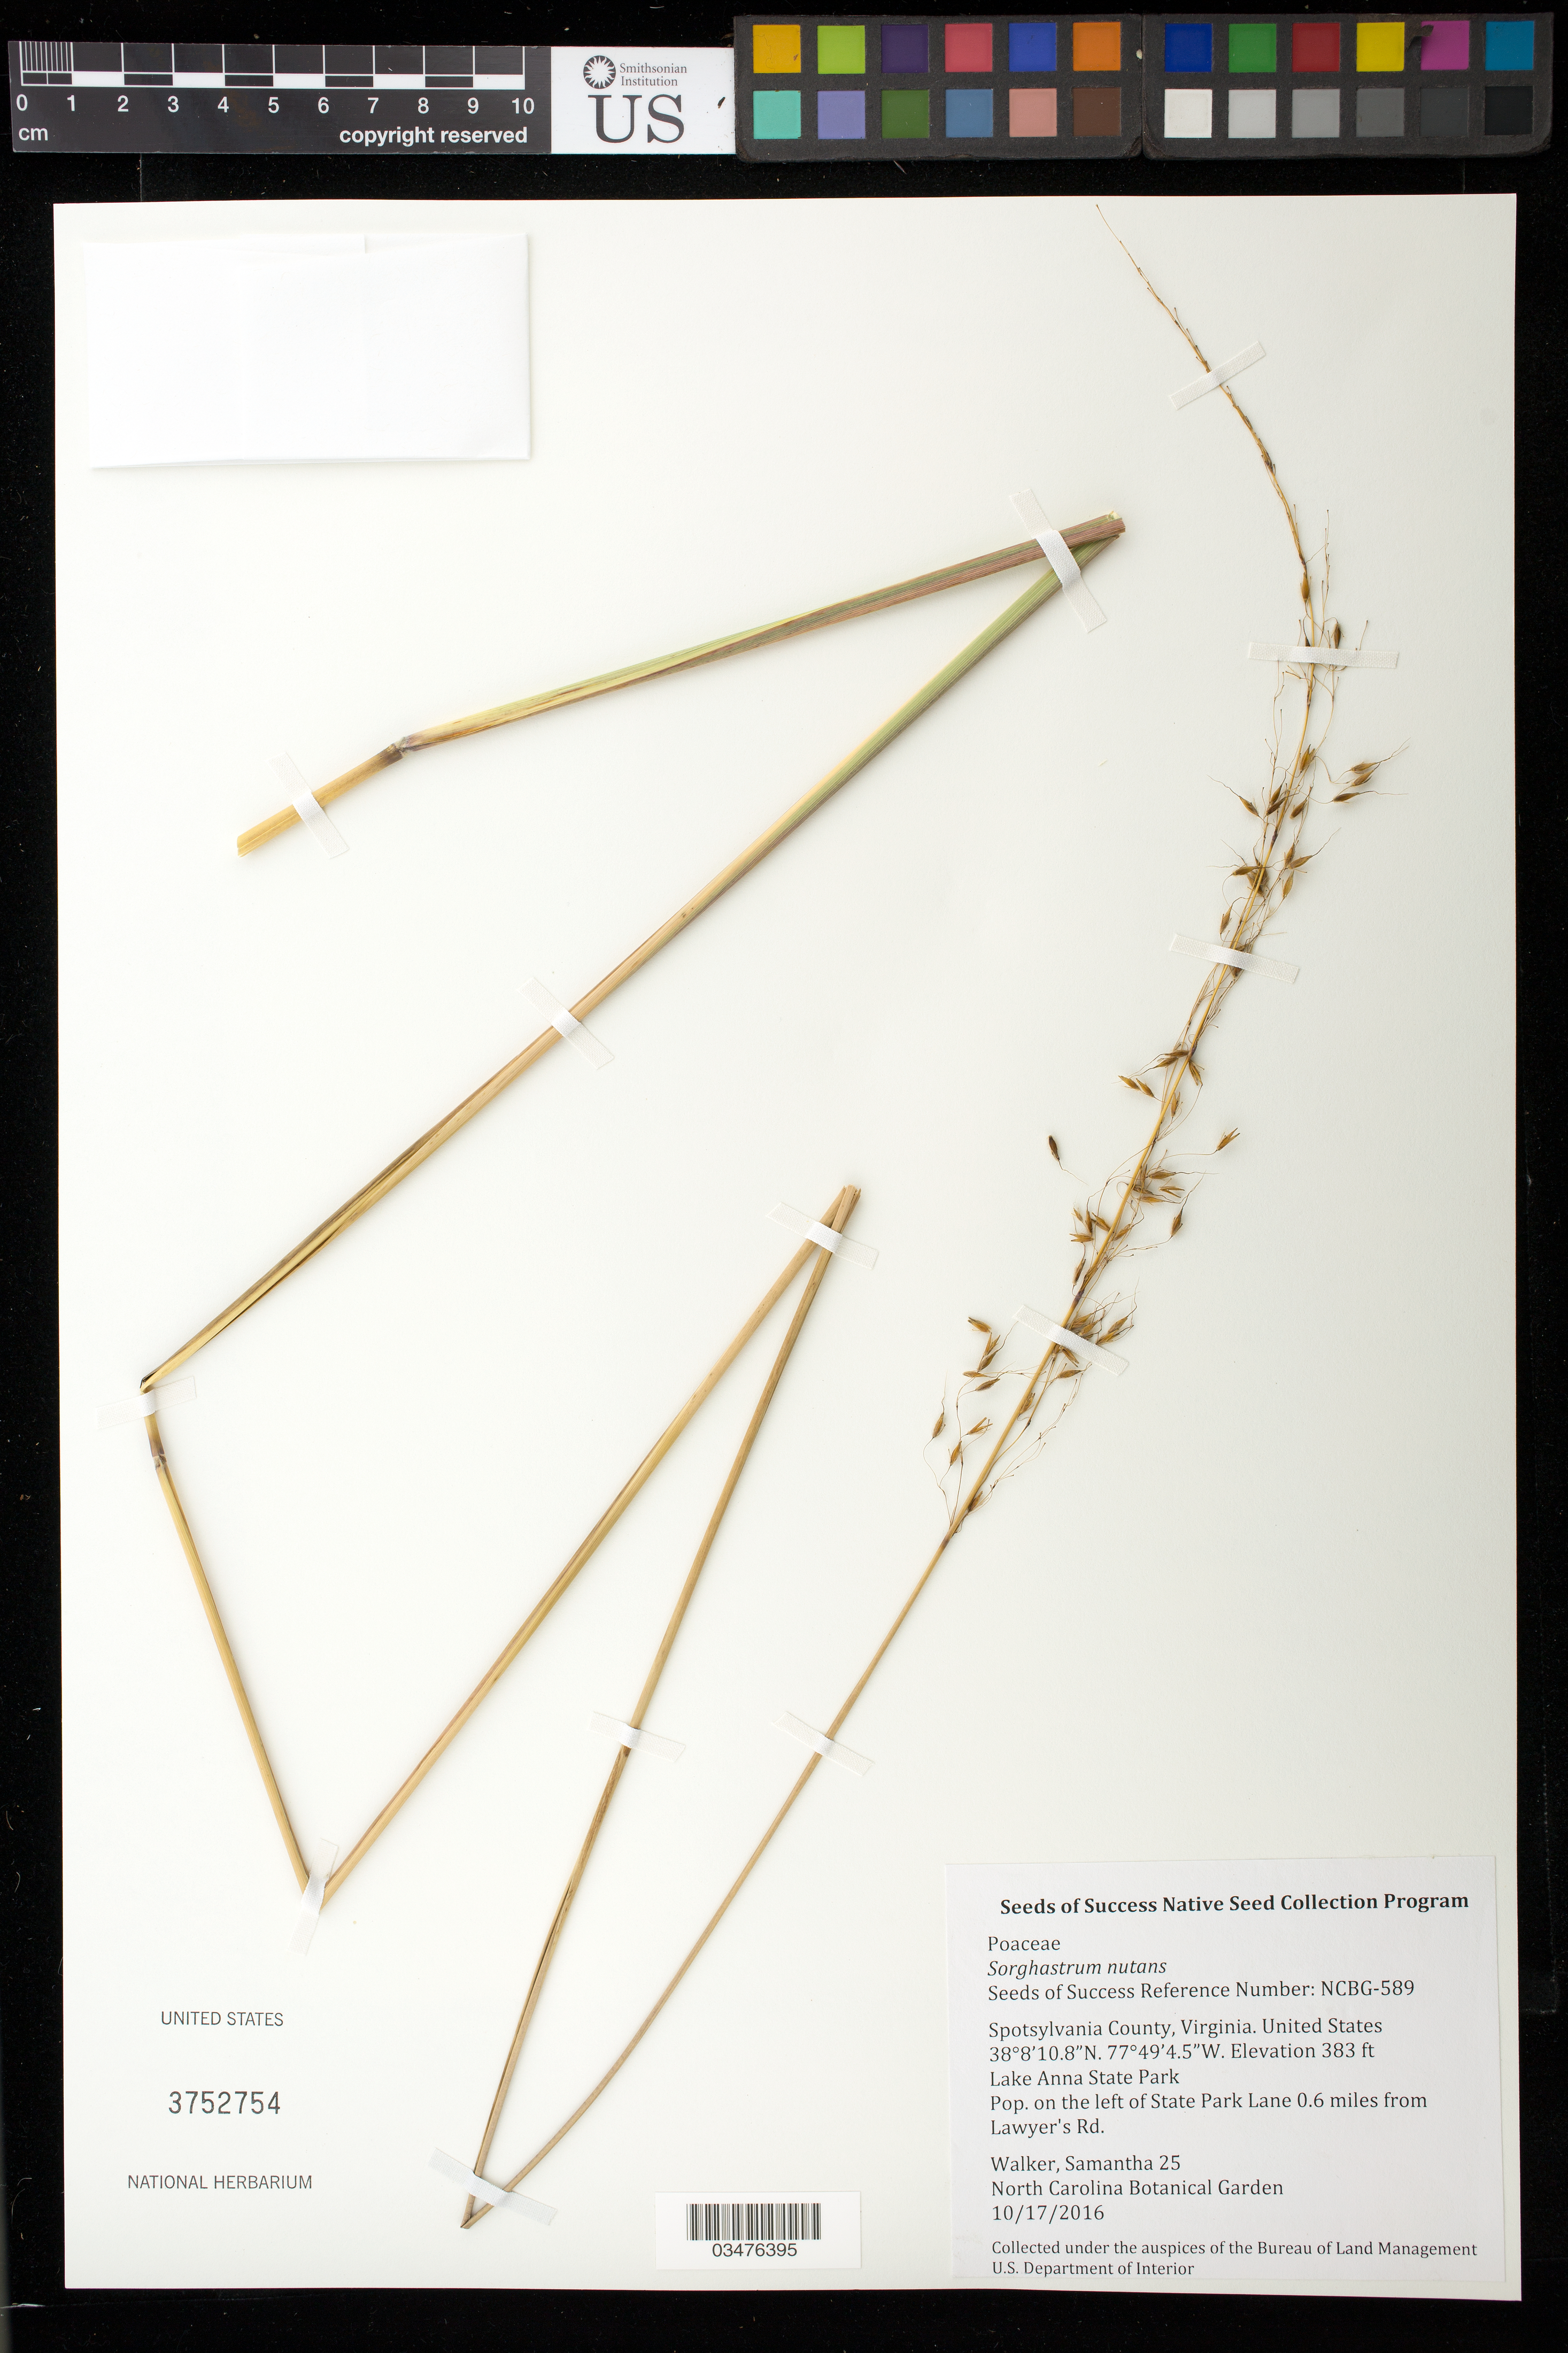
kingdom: Plantae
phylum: Tracheophyta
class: Liliopsida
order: Poales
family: Poaceae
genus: Sorghastrum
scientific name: Sorghastrum nutans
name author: (L.) Nash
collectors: S. Walker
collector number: NCBG-589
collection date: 2016-10-17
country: United States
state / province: Virginia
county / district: Spotsylvania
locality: Lake Anna State Park, State Park Ln 0.6 mi. from Lawyer's Rd. Meadows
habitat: Meadow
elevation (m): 117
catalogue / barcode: US 3752754